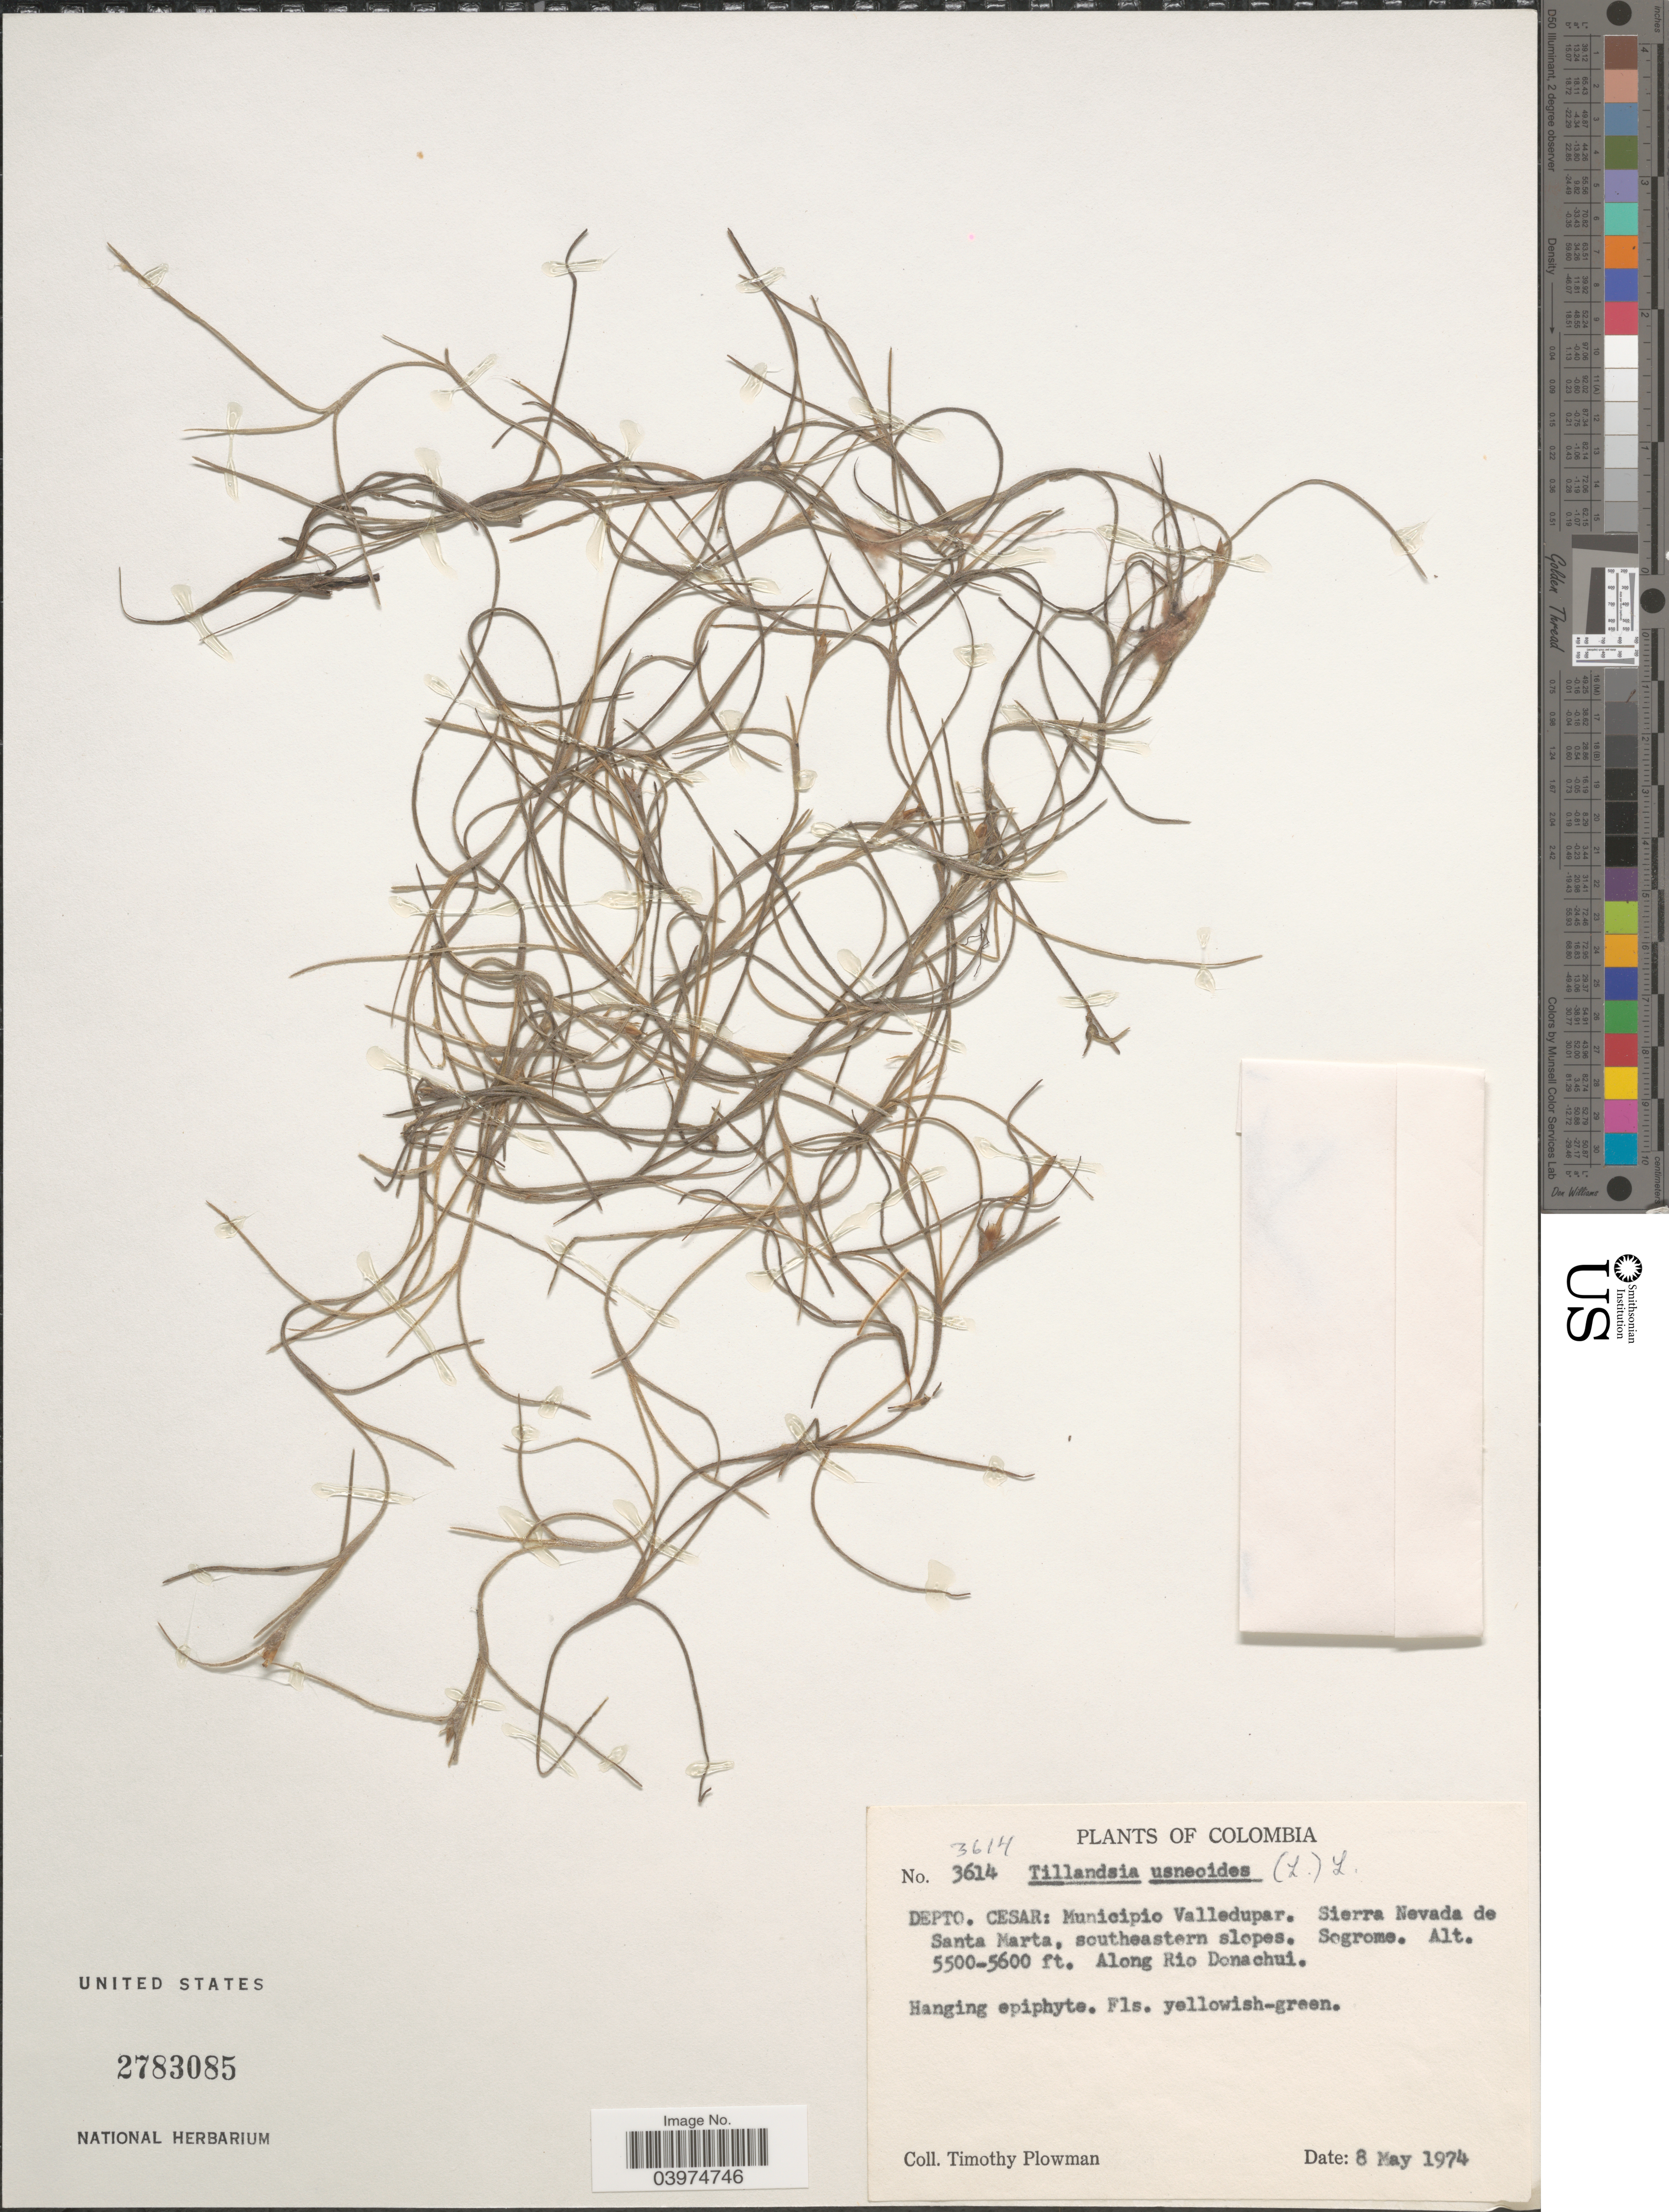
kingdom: Plantae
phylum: Tracheophyta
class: Liliopsida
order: Poales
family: Bromeliaceae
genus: Tillandsia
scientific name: Tillandsia usneoides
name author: (L.) L.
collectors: T. Plowman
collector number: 3614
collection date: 1974-05-08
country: Colombia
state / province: Cesar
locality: Depto. Cesar: Municipio Valledupar. Sierra Nevada de Santa Marta, southeastern slopes. Along Rio Donachui.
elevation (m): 1676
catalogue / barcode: US 2783085